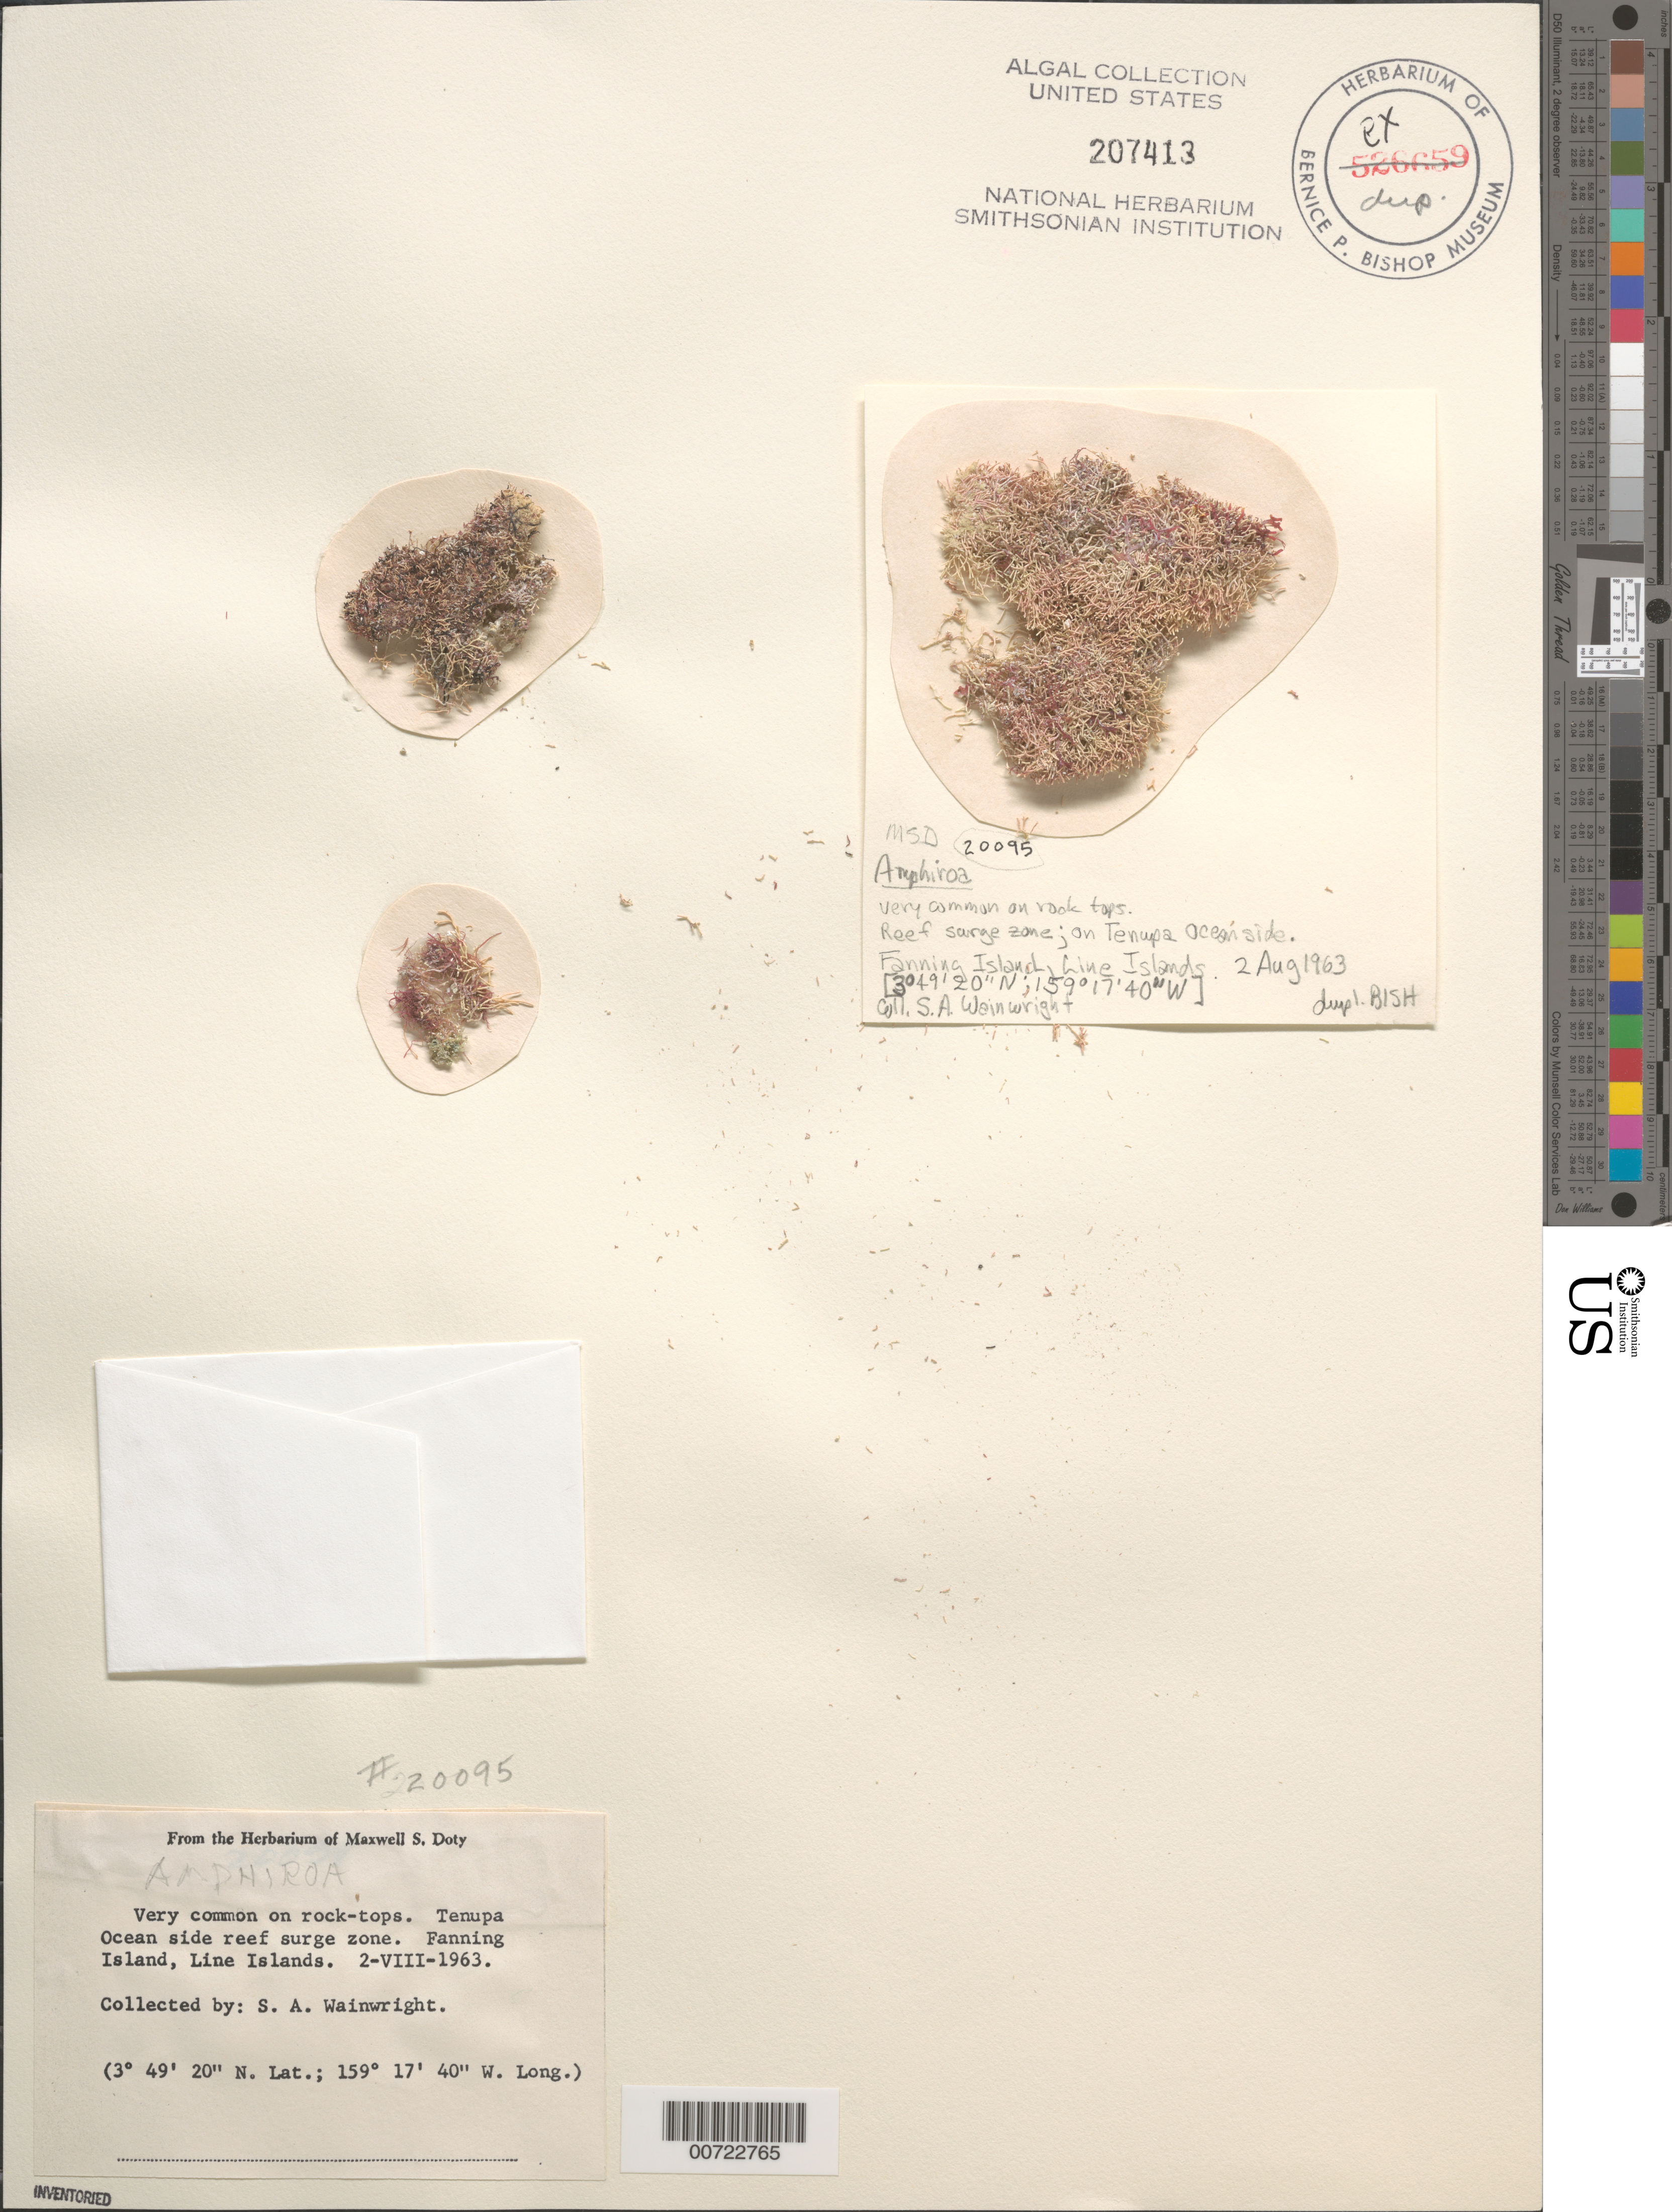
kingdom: Plantae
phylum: Rhodophyta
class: Florideophyceae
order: Corallinales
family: Lithophyllaceae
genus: Amphiroa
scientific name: Amphiroa sp.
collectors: S. Wainwright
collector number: MSD 20095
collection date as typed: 02 Aug 1963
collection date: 1963-08-02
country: Kiribati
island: Tabuaeran (Fanning) Atoll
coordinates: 3 49' 20" N, 159 17' 40" W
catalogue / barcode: US 207413